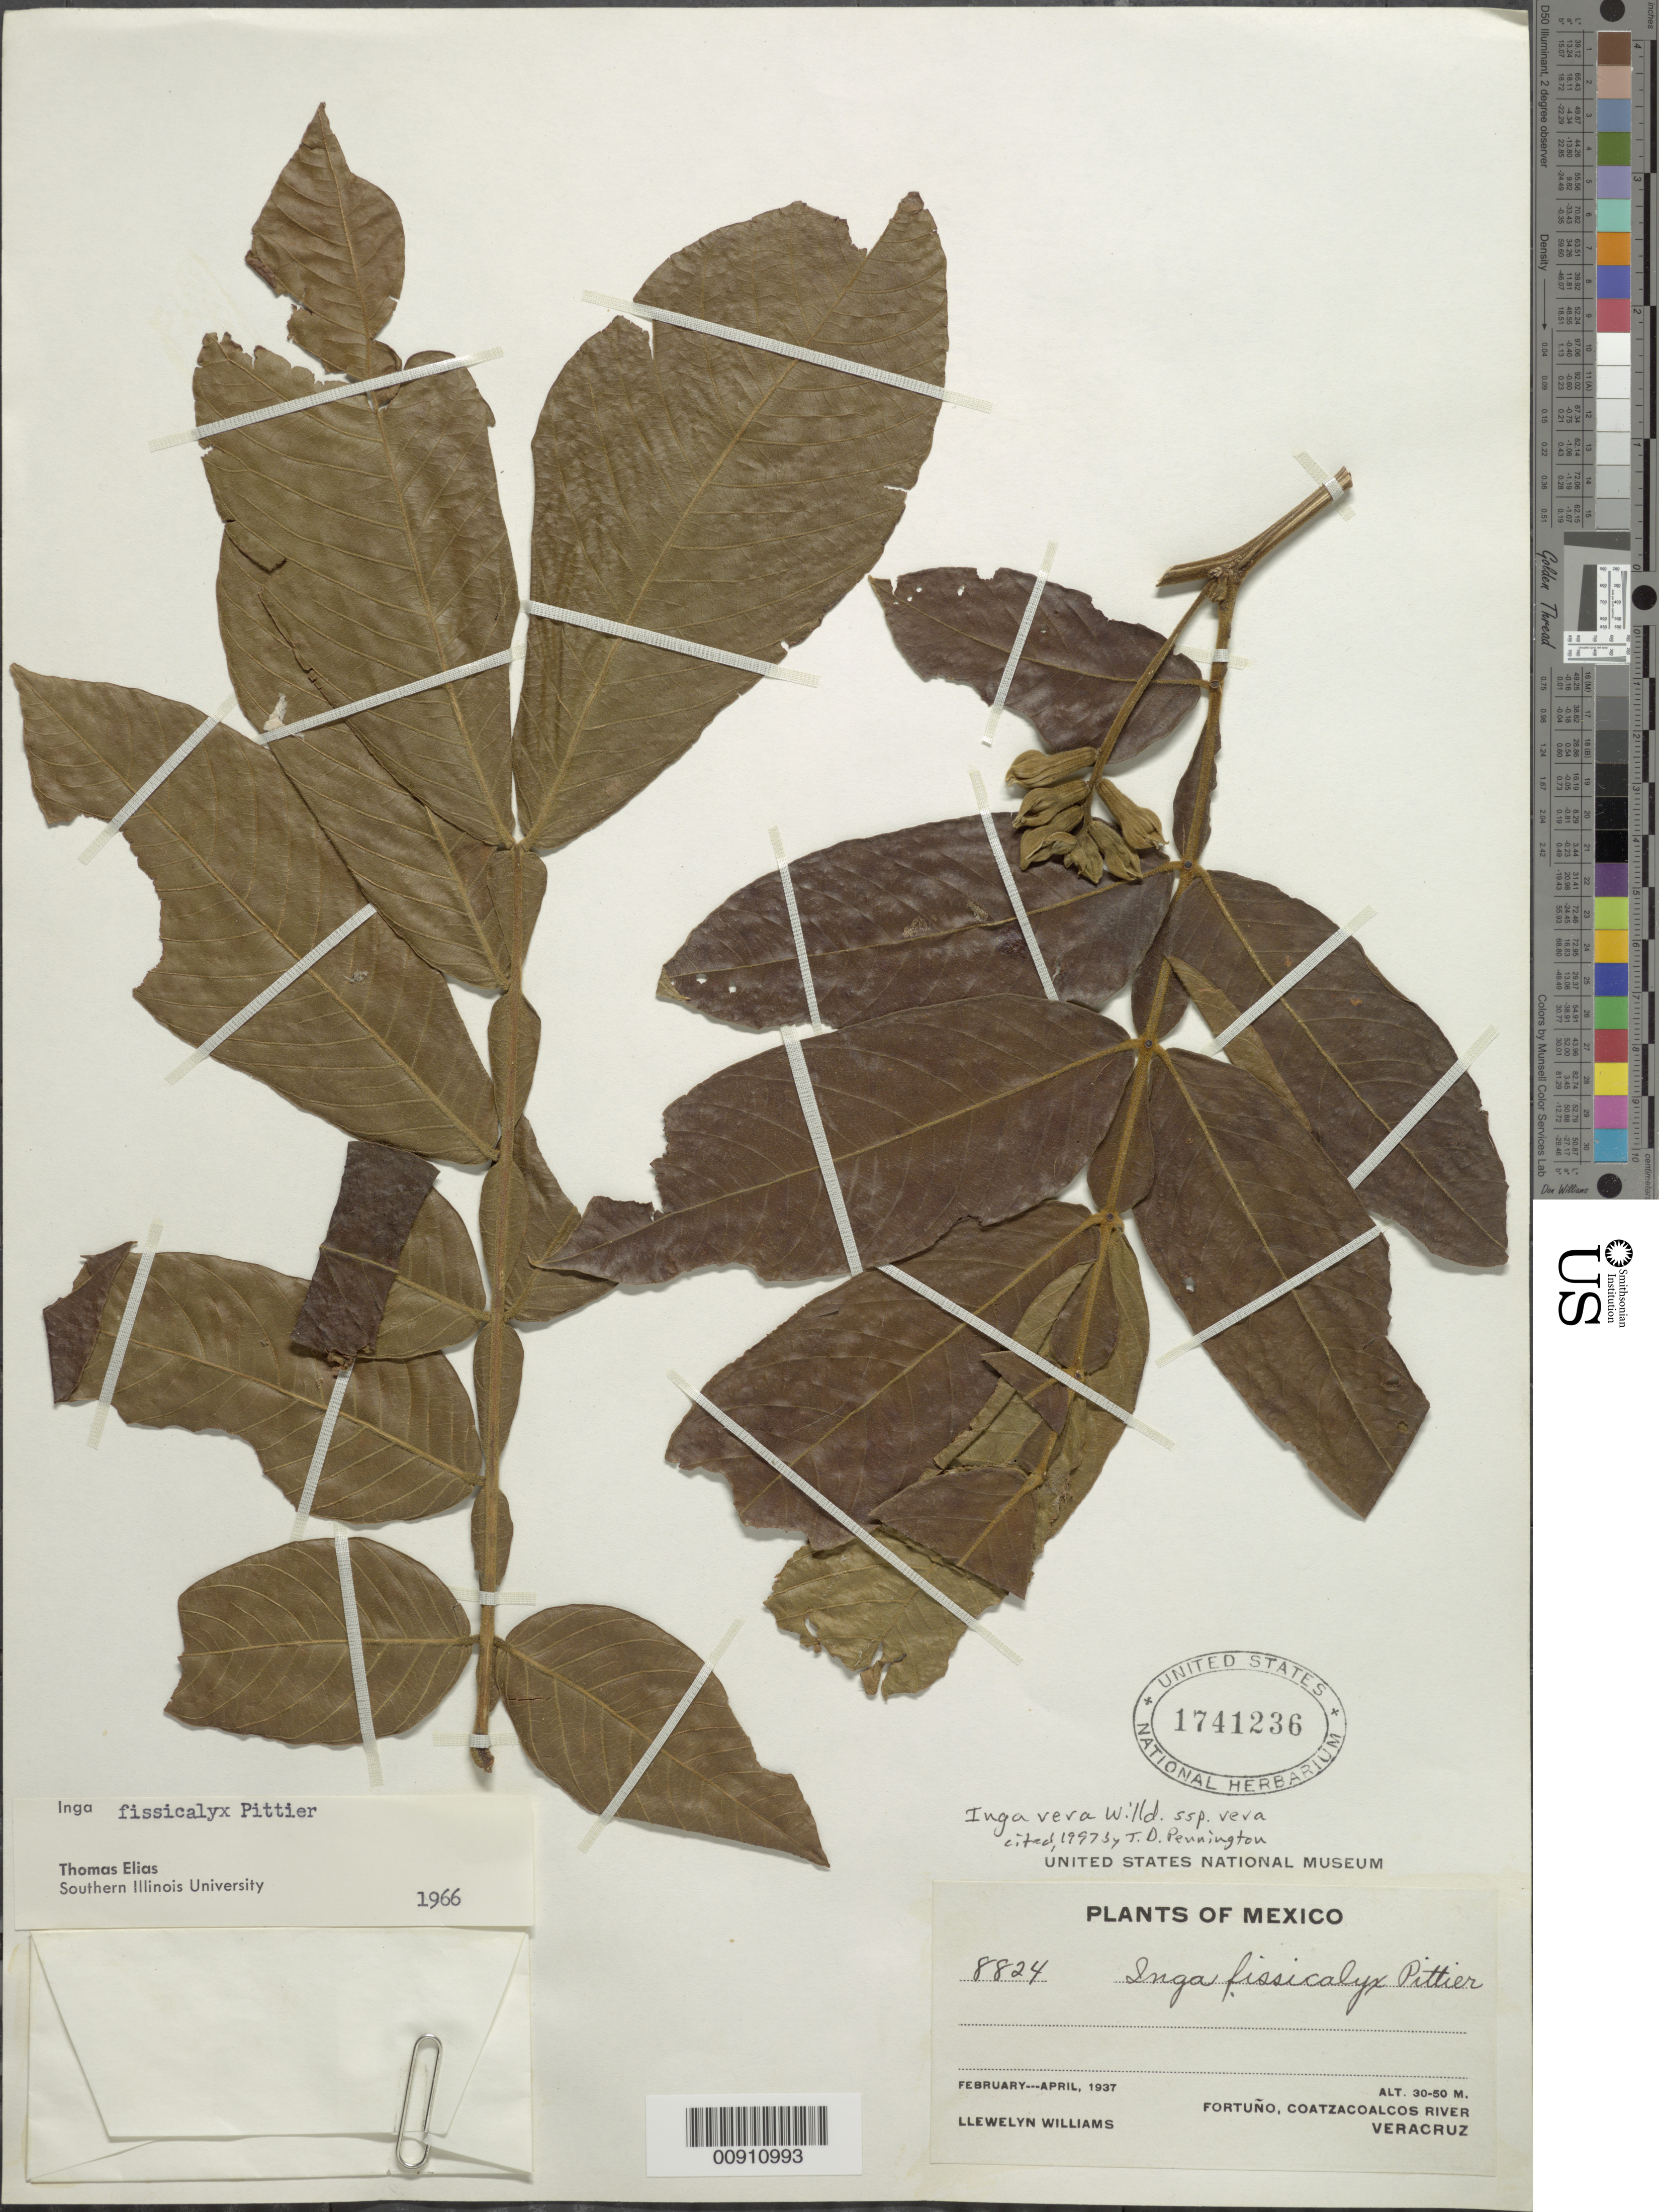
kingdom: Plantae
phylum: Tracheophyta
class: Magnoliopsida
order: Fabales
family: Fabaceae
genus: Inga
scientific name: Inga vera subsp. vera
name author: Willd.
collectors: L. Williams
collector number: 8824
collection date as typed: Feb 1937 to -- Apr 1937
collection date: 1937-02/1937-04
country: Mexico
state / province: Veracruz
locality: Fortuño, Coatzacoalcos, Veracruz.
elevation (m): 50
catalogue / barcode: US 1741236